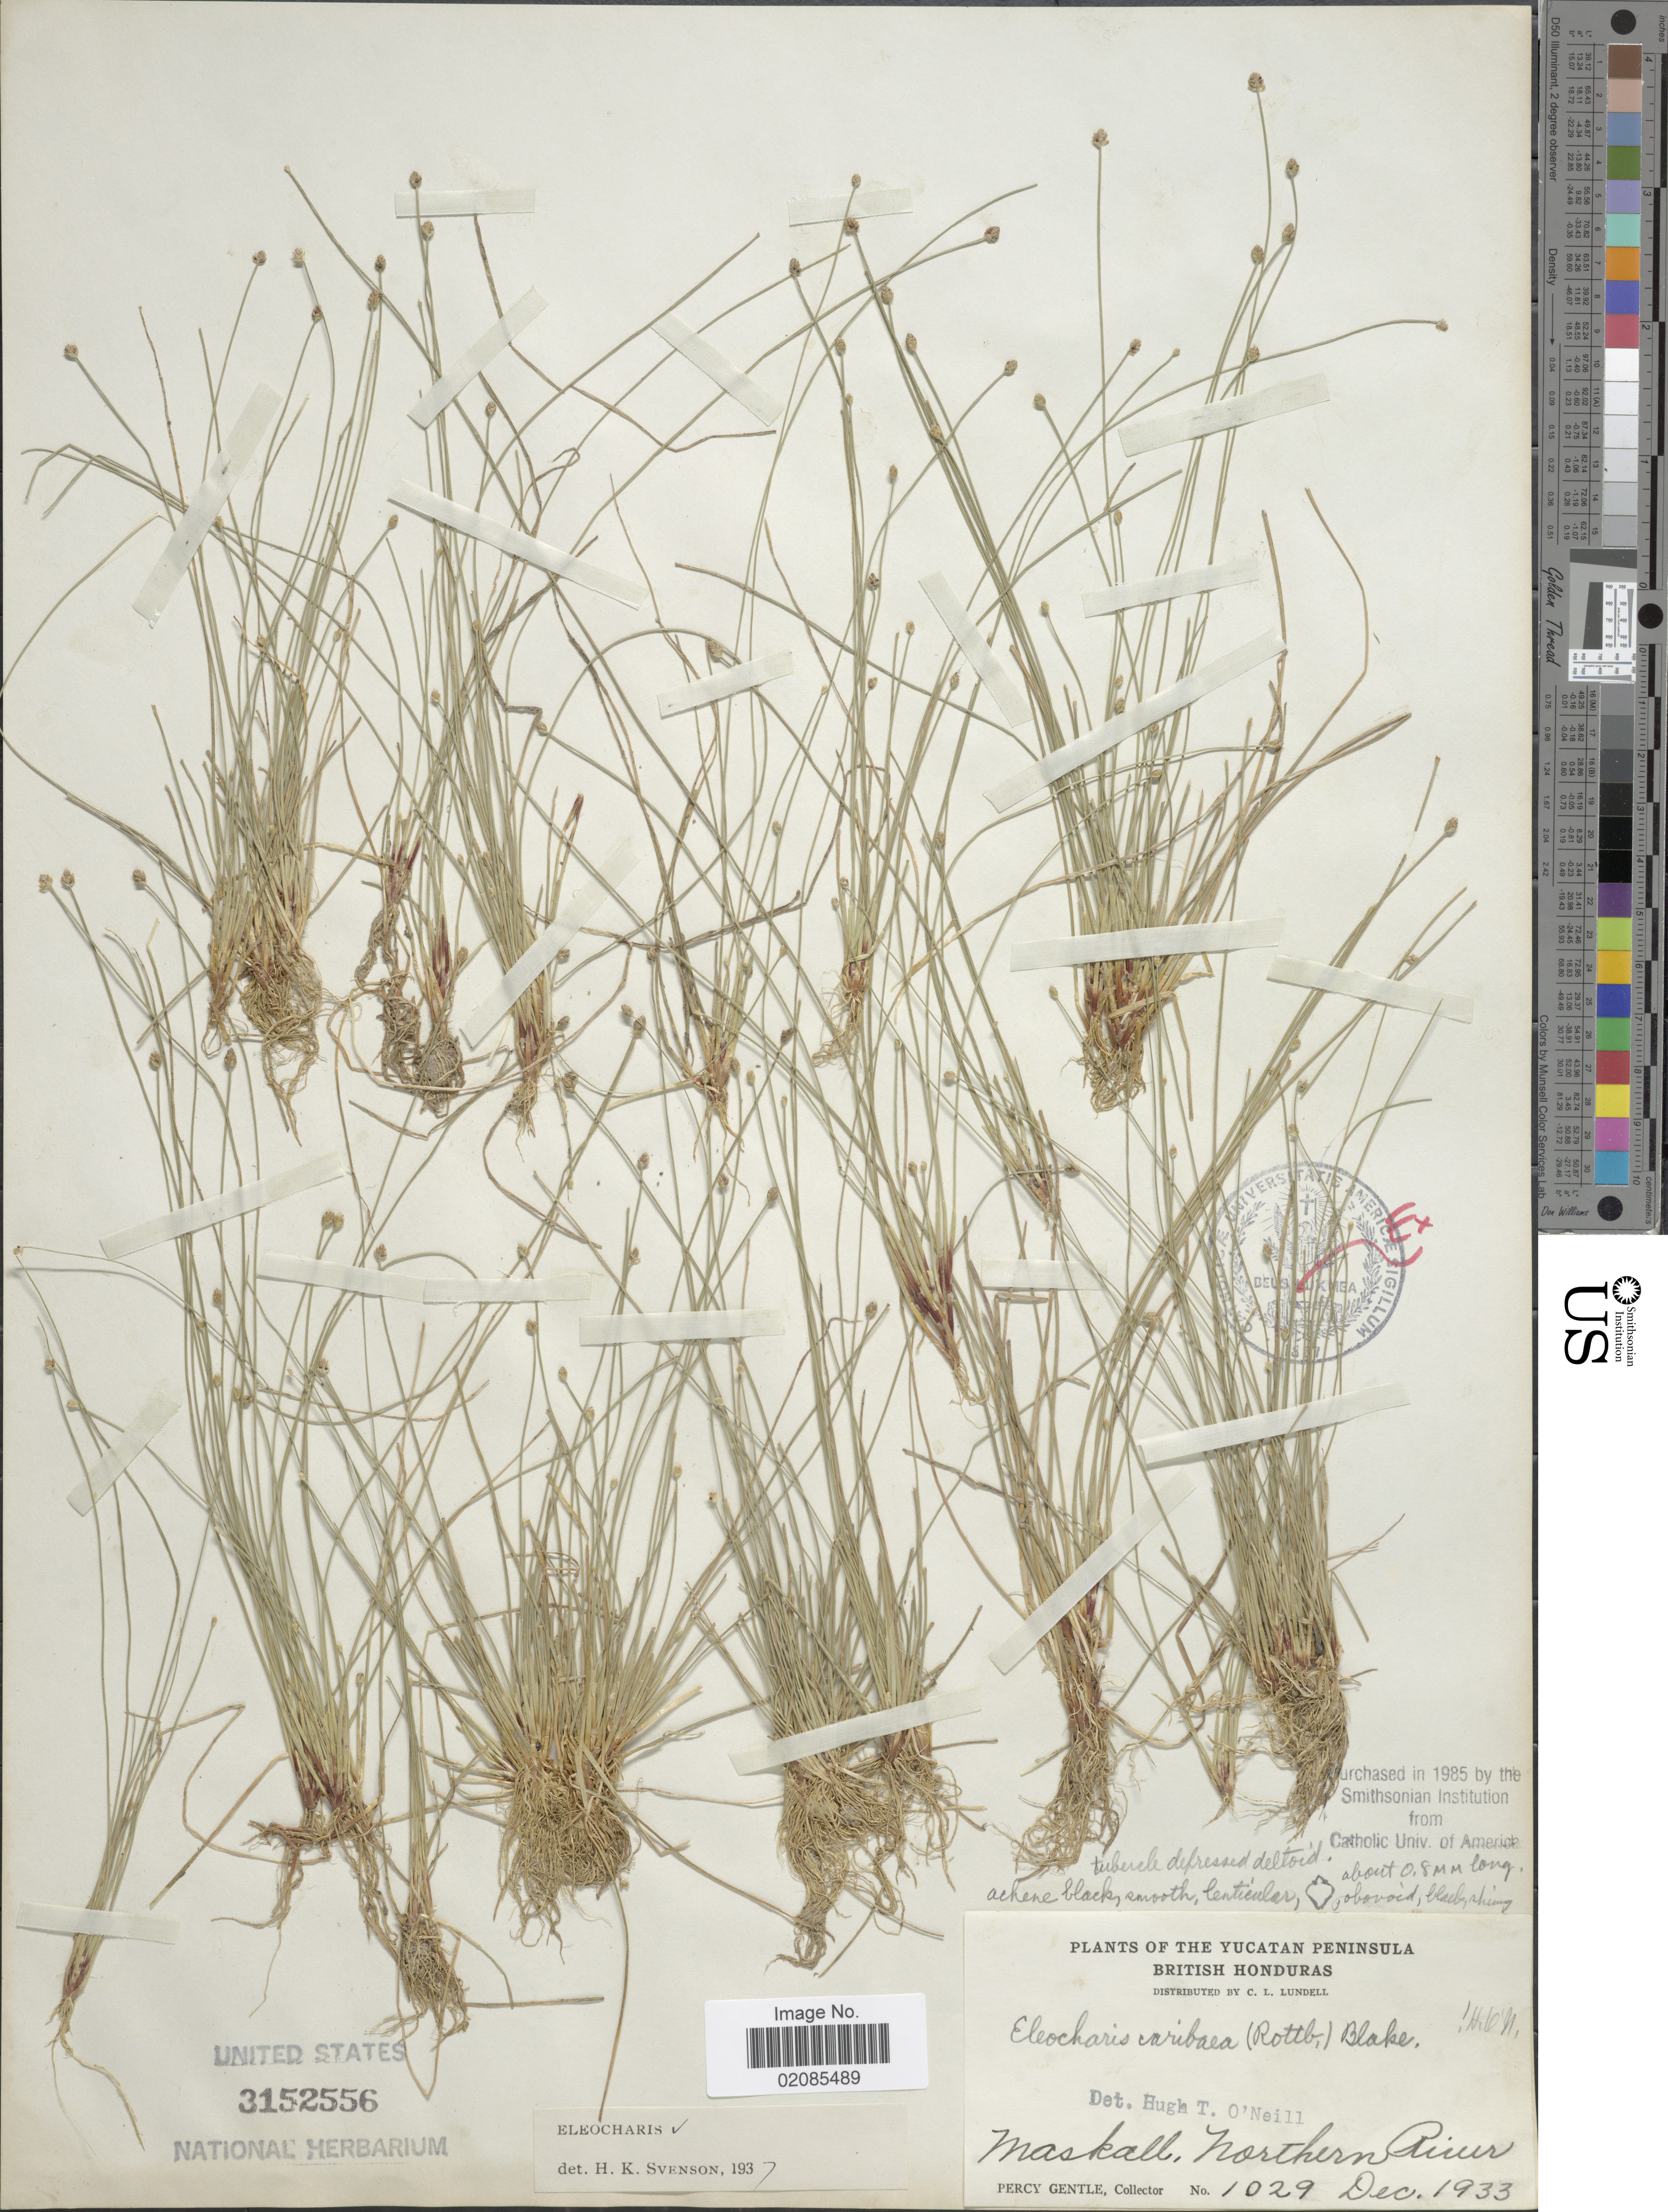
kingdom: Plantae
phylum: Tracheophyta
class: Liliopsida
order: Poales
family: Cyperaceae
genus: Eleocharis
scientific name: Eleocharis geniculata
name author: (L.) Roem. & Schult.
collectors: P. H. Gentle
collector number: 1029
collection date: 1933-12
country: Belize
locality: British Honduras, The Yucatan Peninsula, Maskall, Northern River.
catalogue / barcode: US 3152556